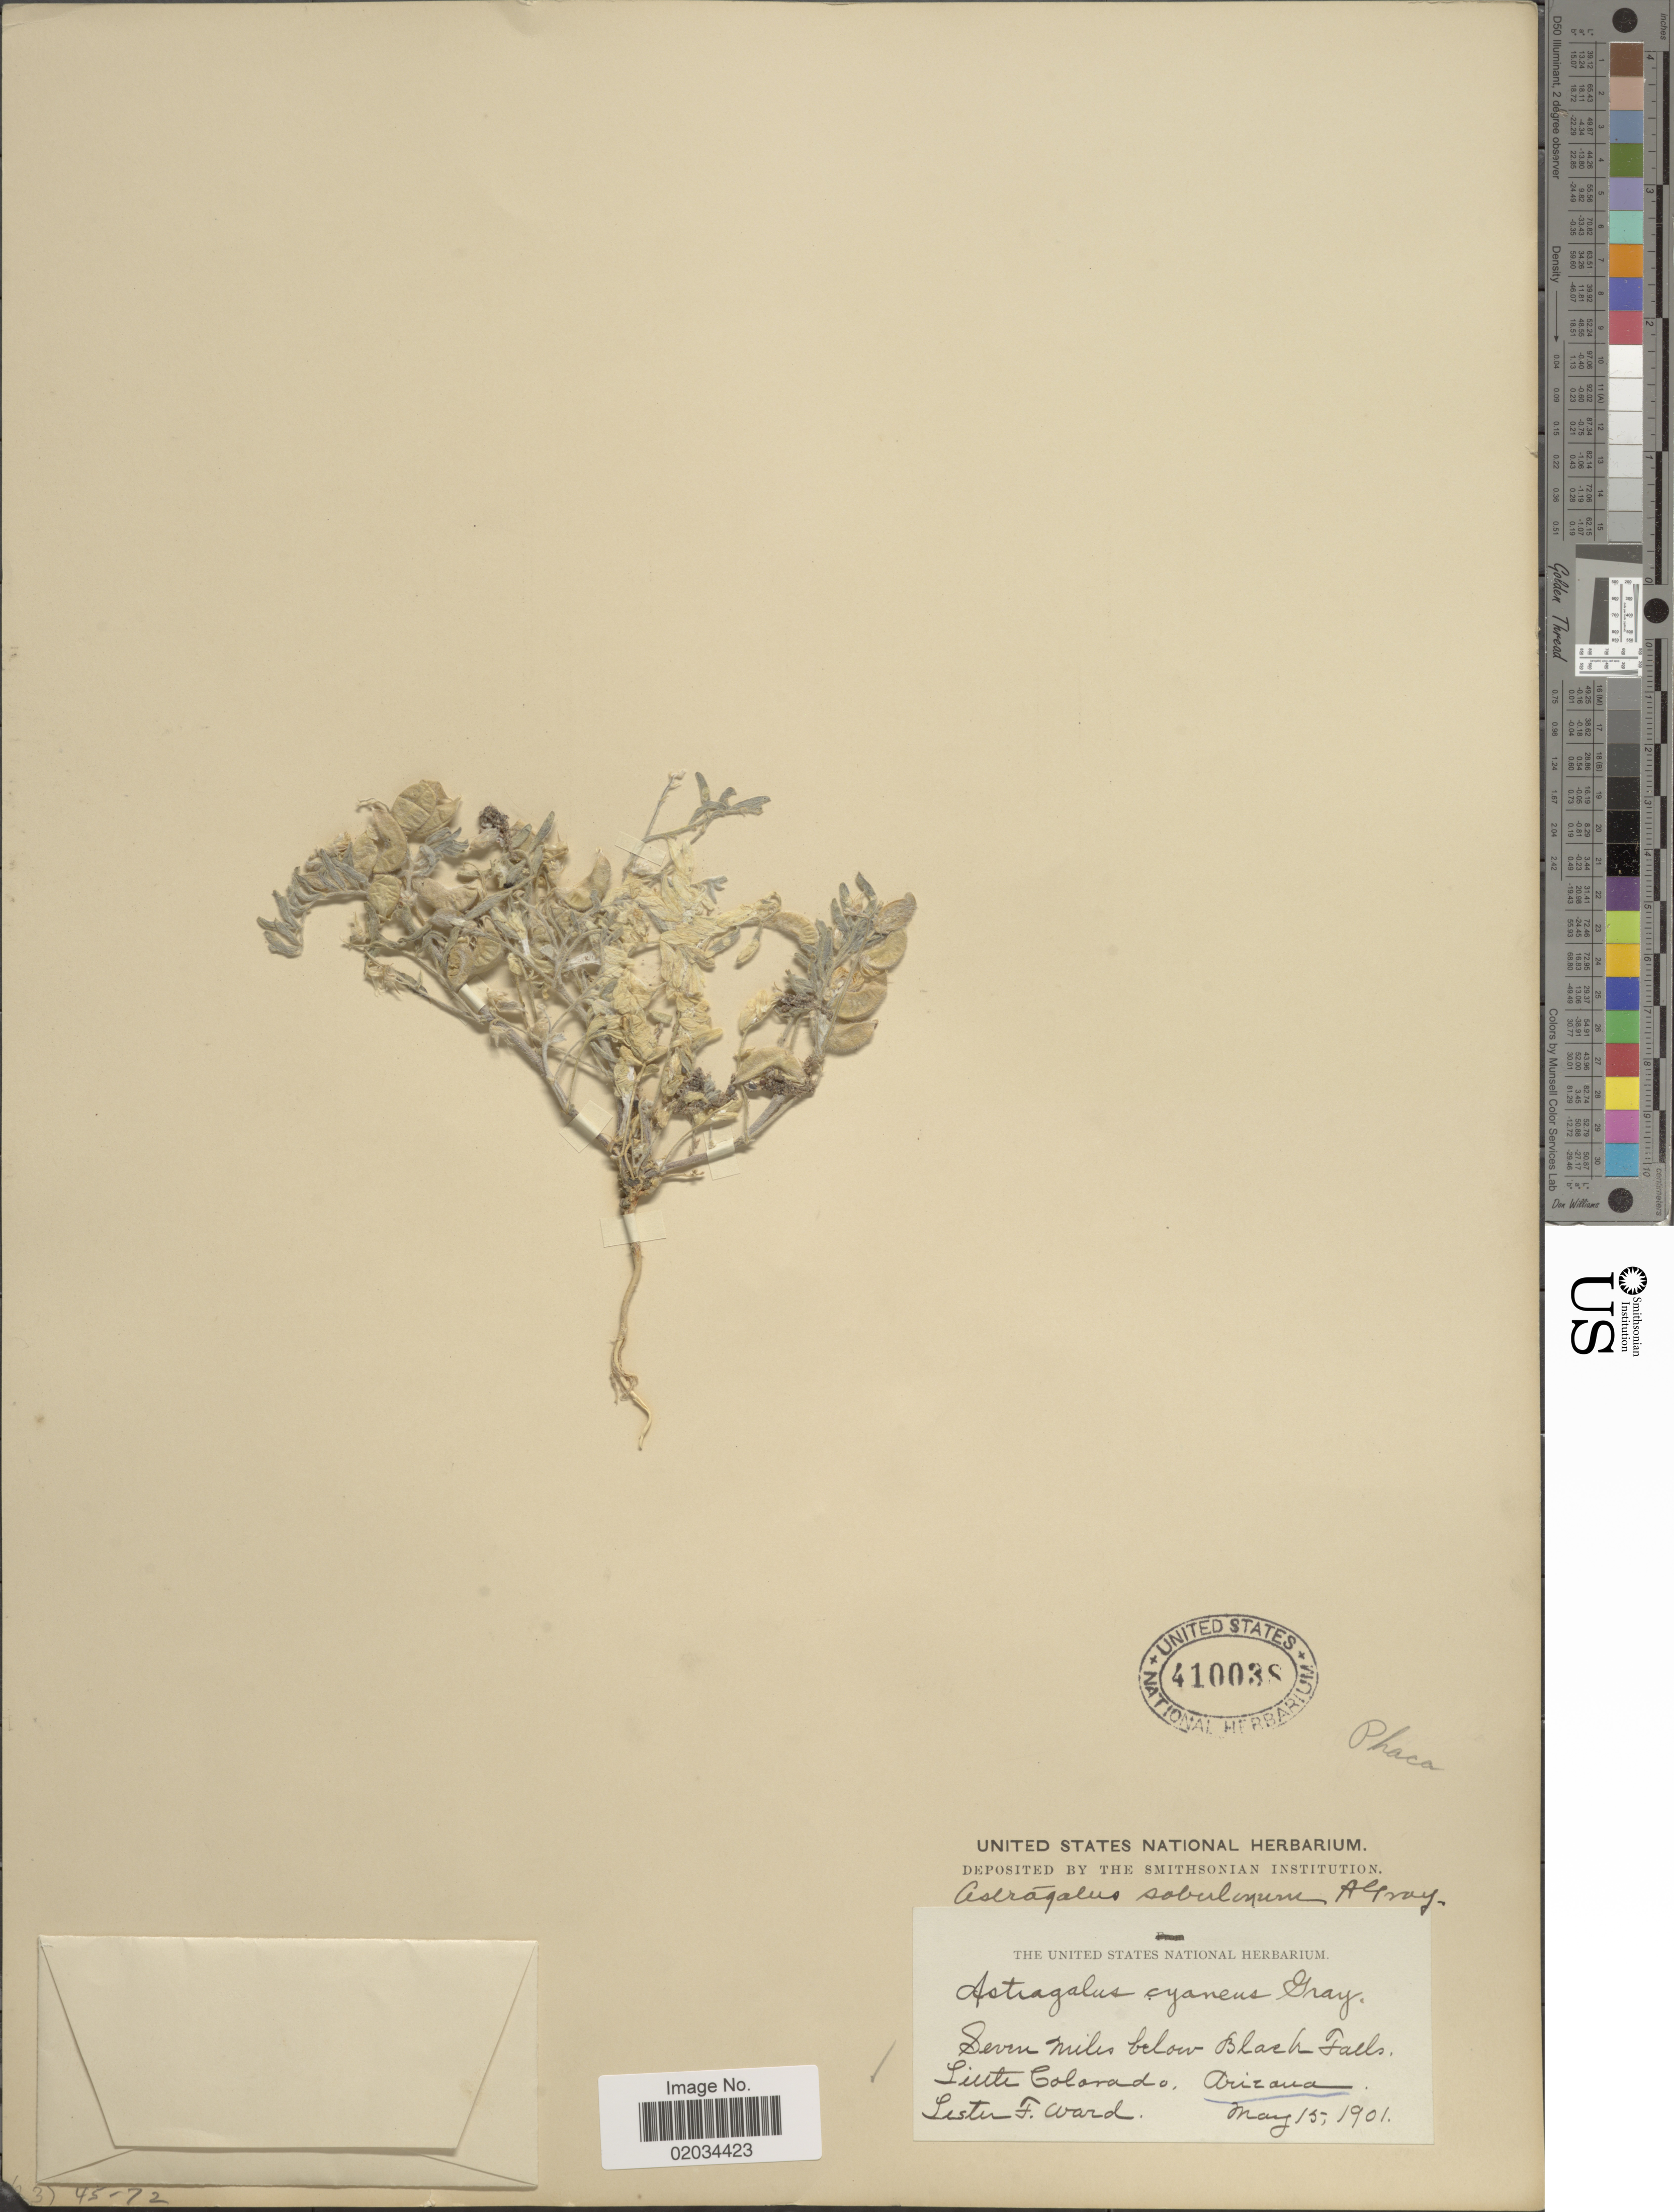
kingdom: Plantae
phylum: Tracheophyta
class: Magnoliopsida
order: Fabales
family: Fabaceae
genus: Astragalus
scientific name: Astragalus sabulonum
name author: A. Gray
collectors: L. F. Ward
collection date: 1901-05-15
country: United States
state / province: Arizona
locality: Seven miles below Black Falls, Little Colorado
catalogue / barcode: US 410038